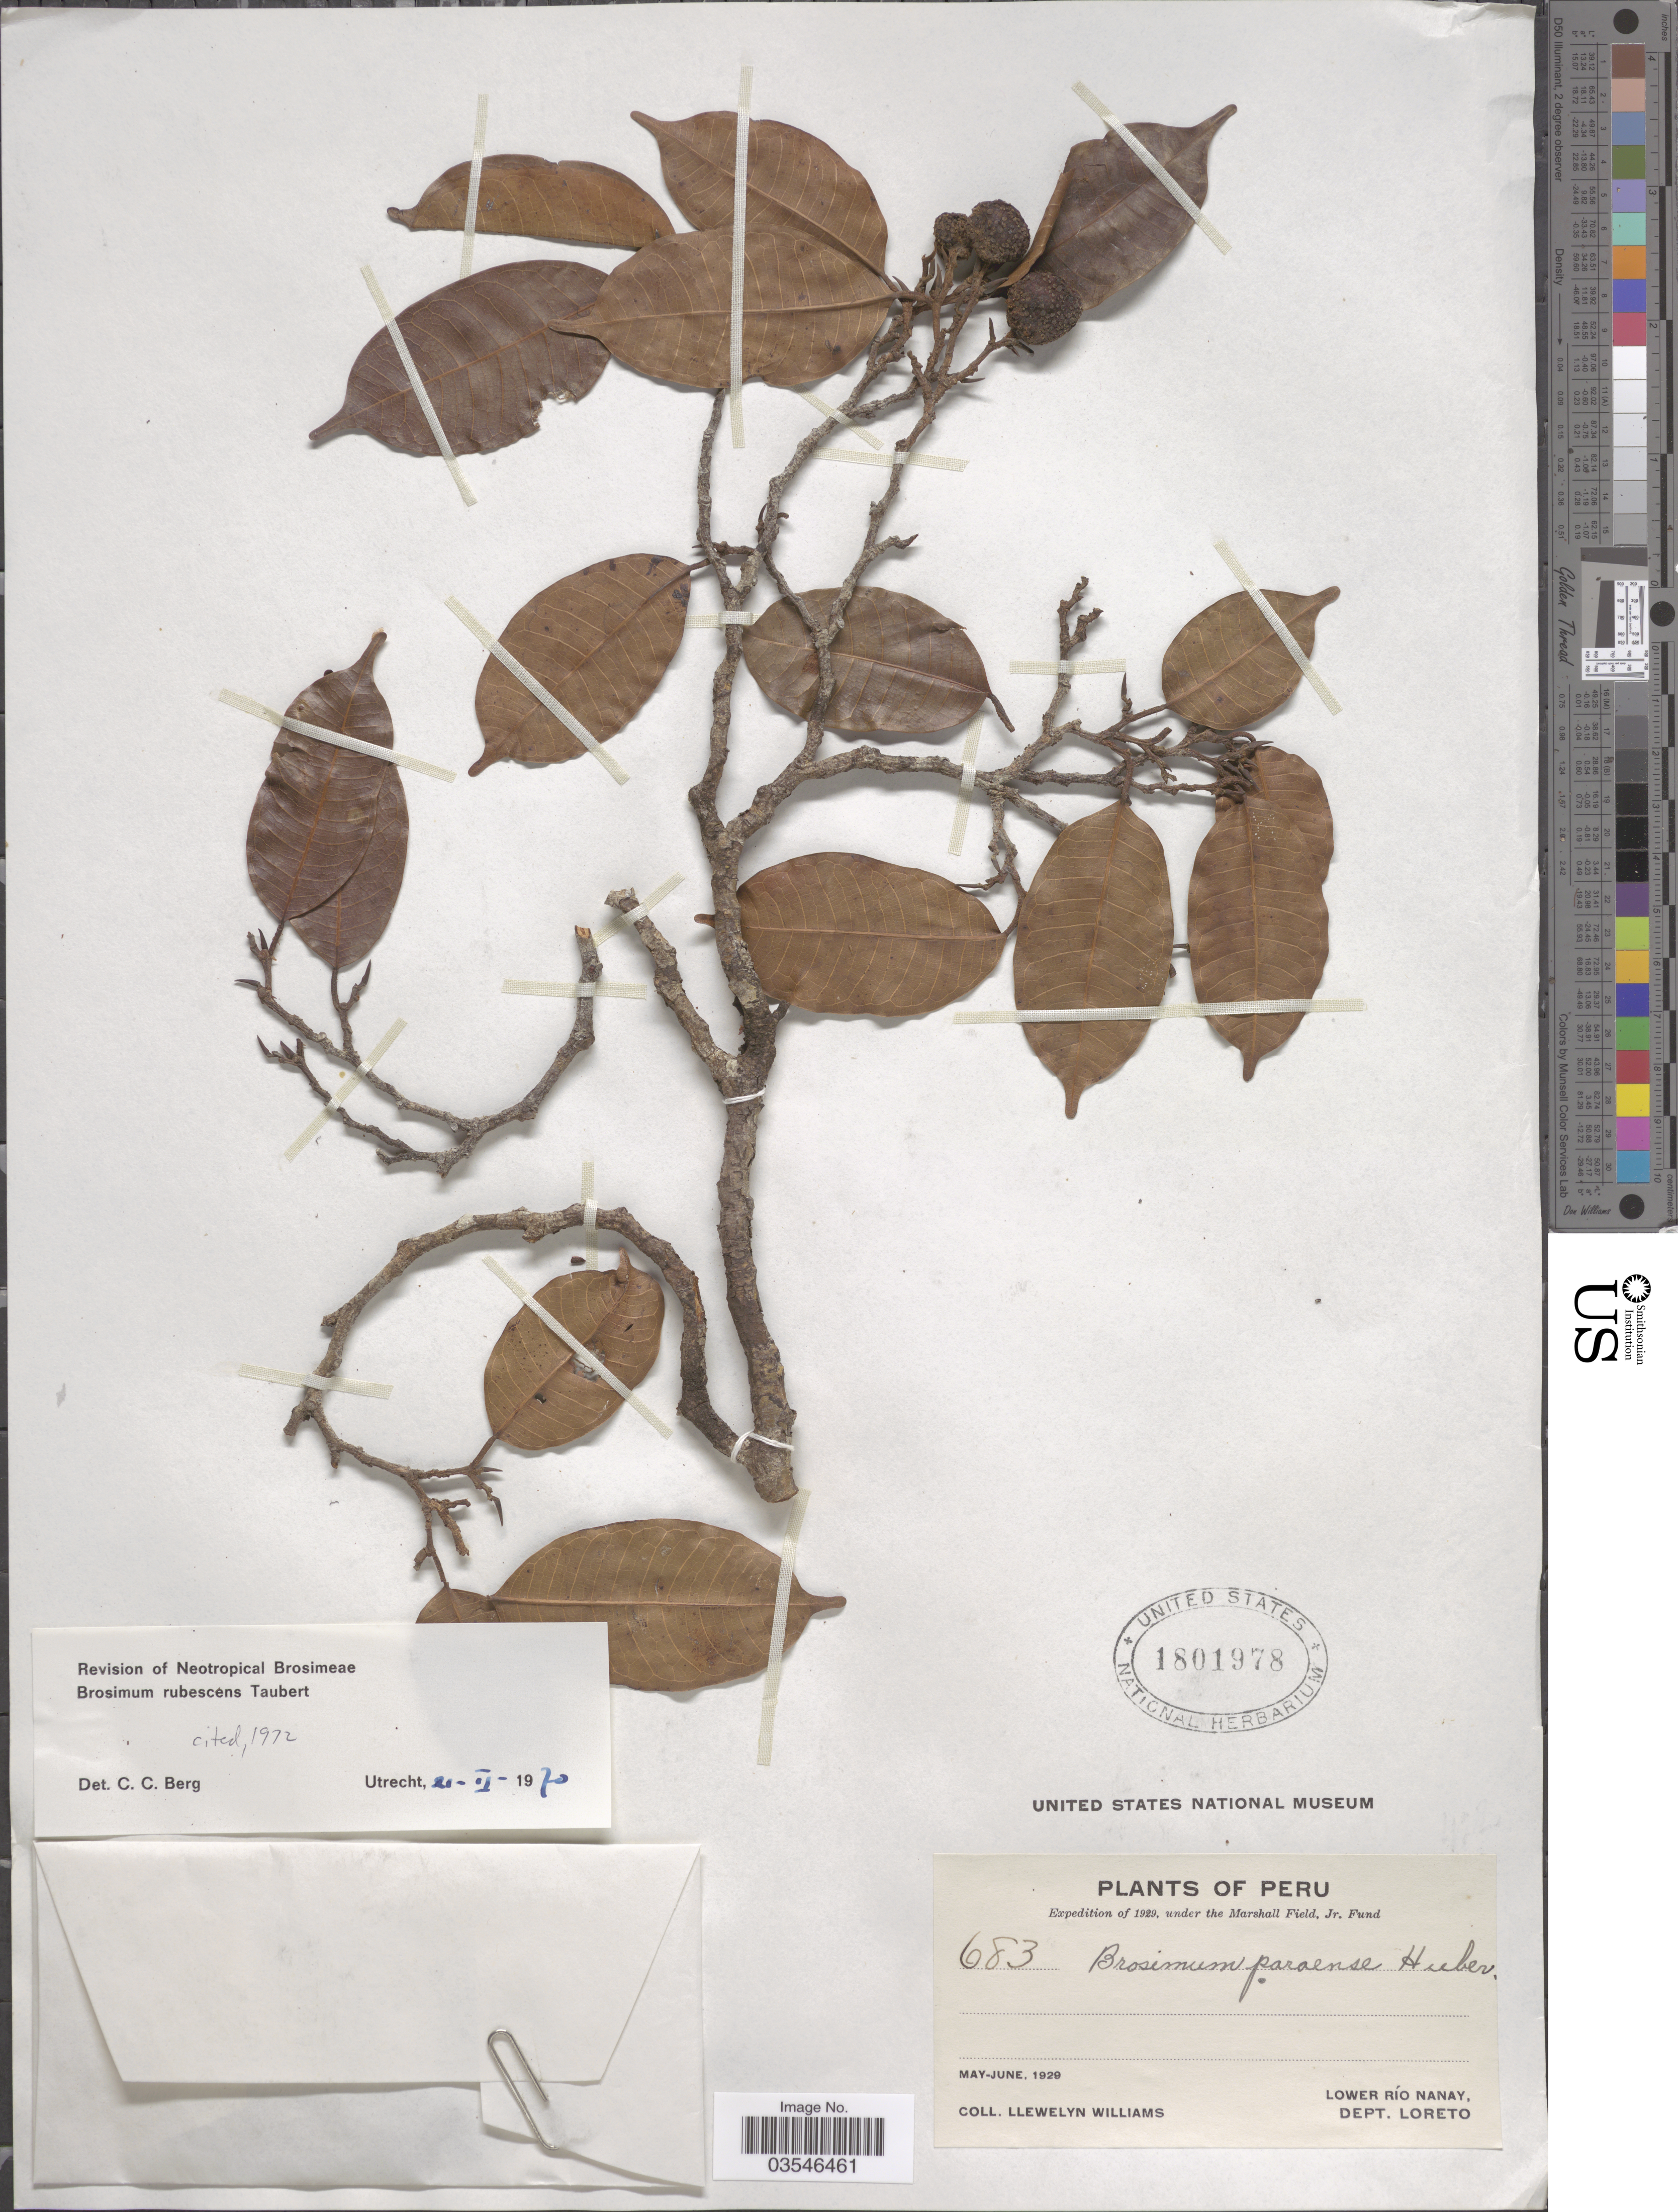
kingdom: Plantae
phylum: Tracheophyta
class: Magnoliopsida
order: Rosales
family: Moraceae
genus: Brosimum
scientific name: Brosimum rubescens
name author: Taub.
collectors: Ll. Williams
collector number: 683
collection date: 1929-05/1929-06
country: Peru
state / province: Loreto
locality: Lower Río Nanay, Dept. Loreto.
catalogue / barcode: US 1801978